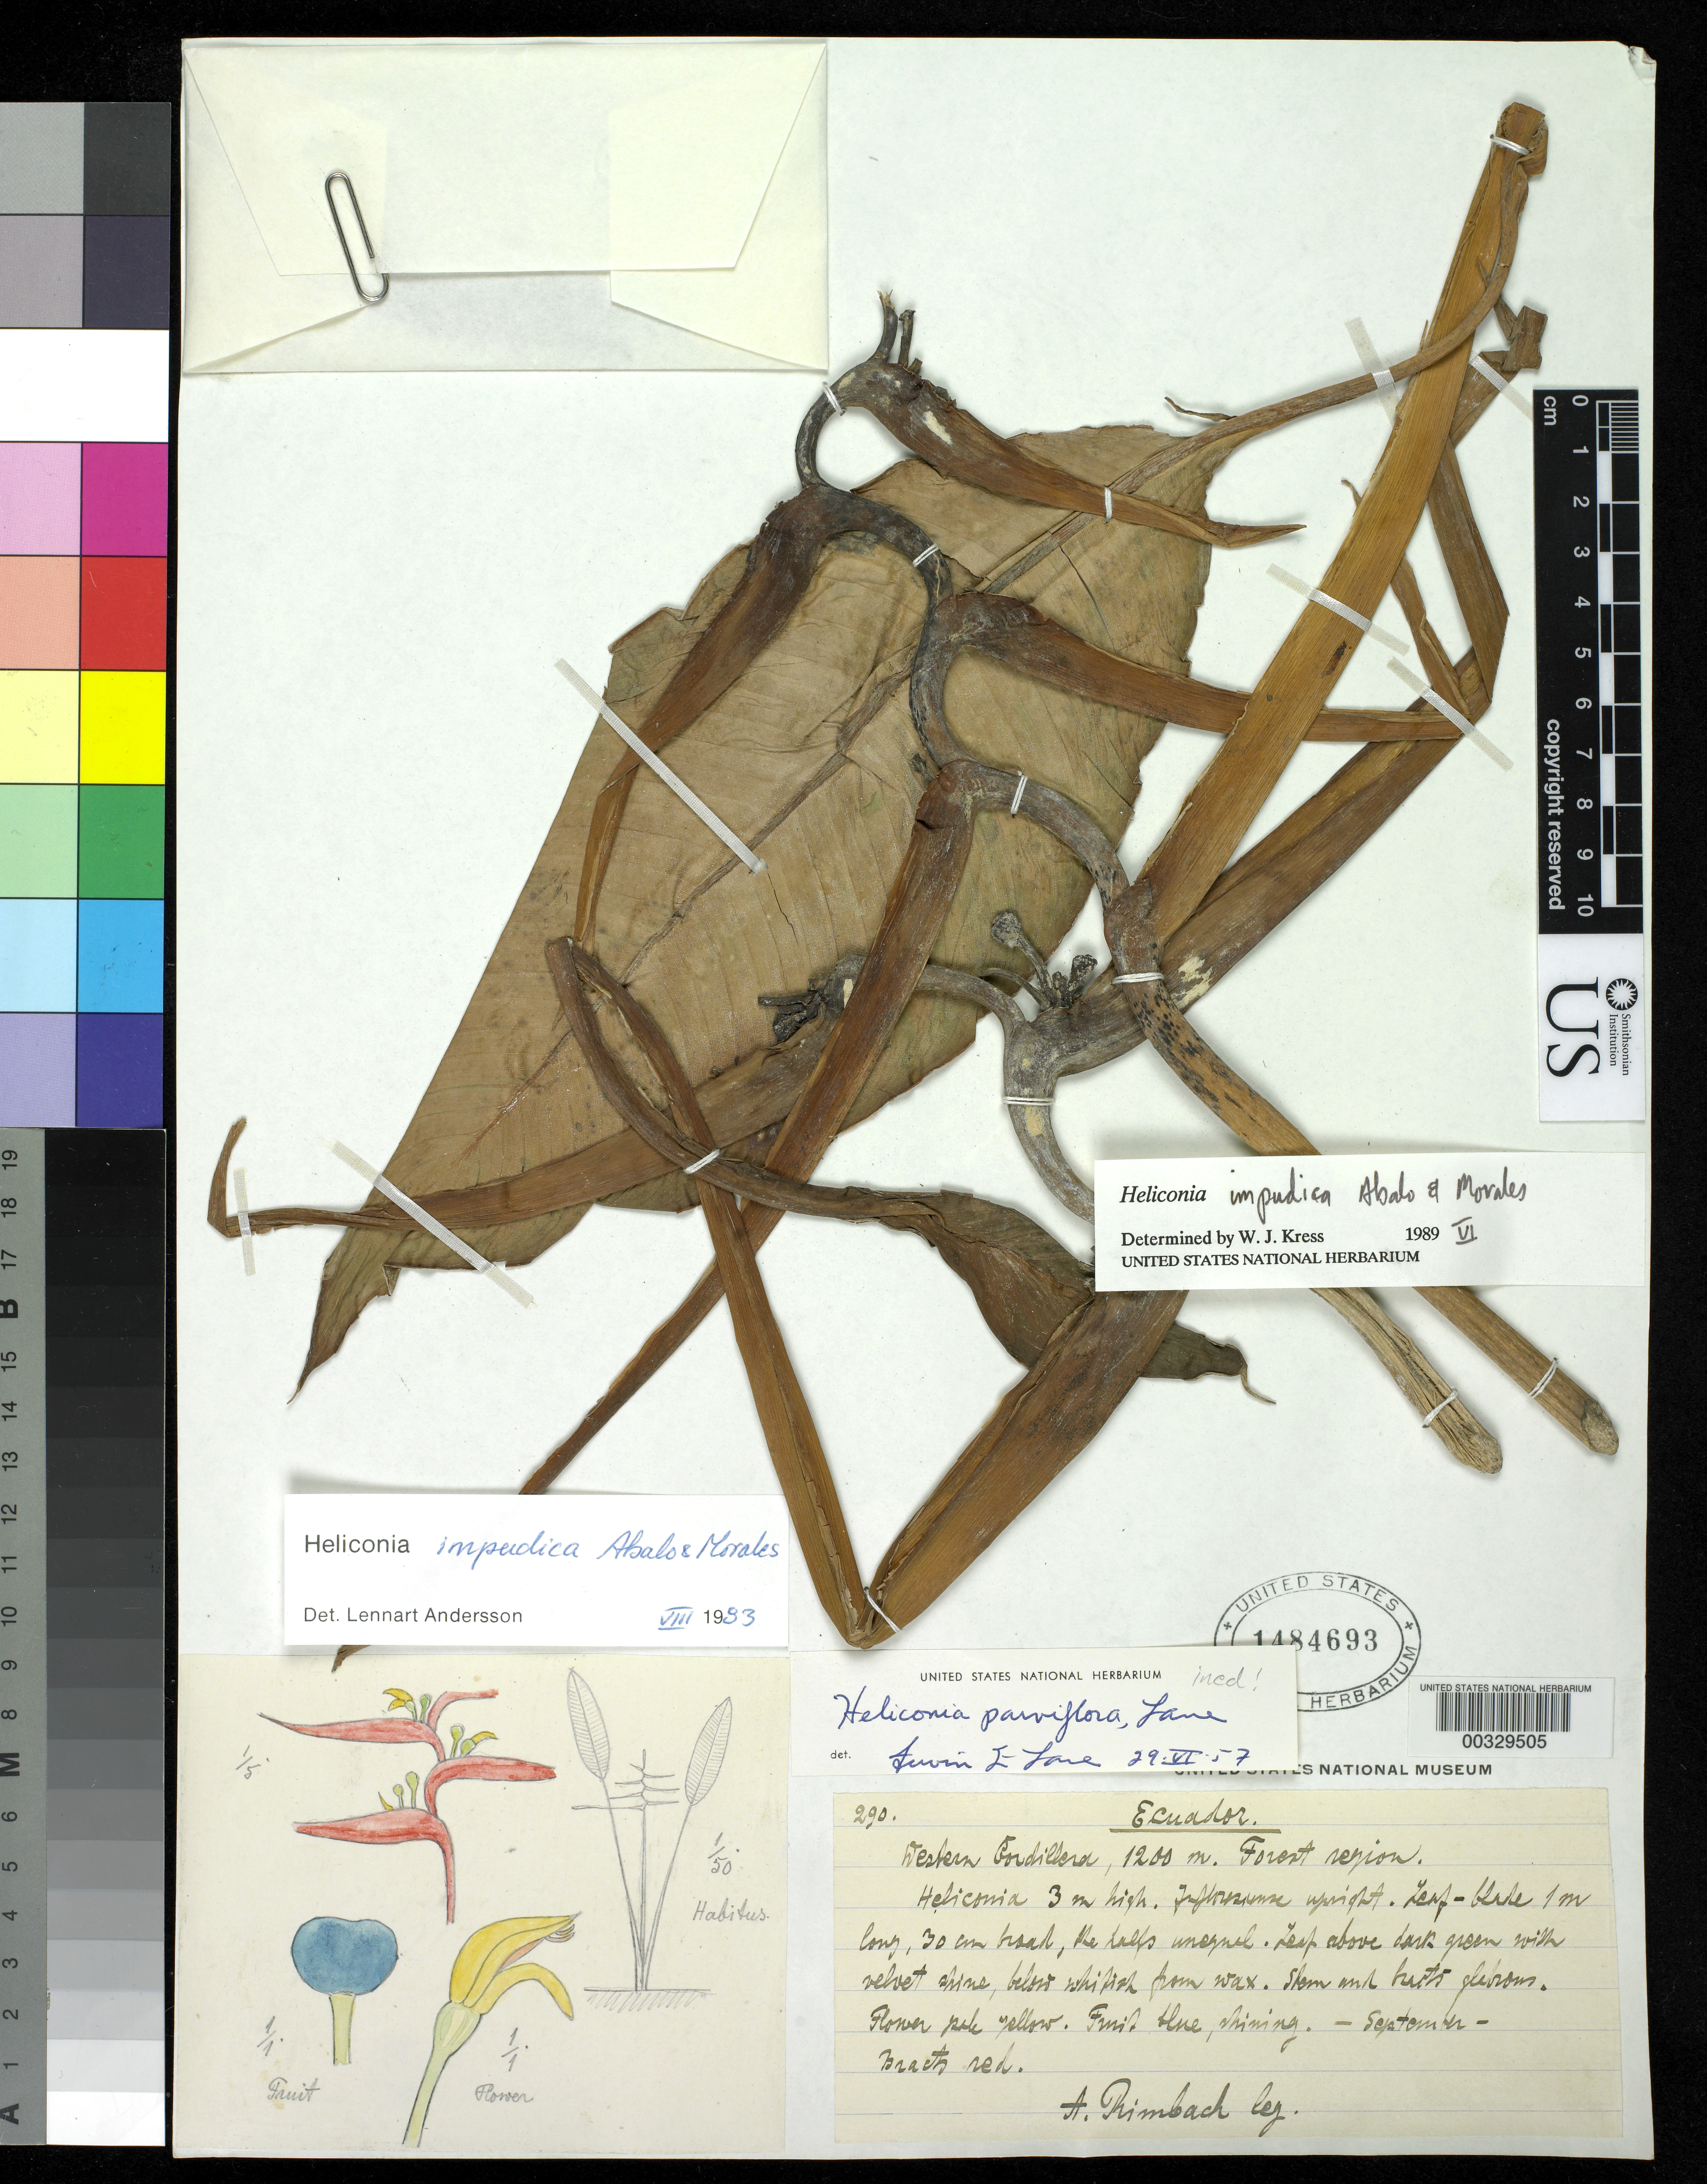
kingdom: Plantae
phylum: Tracheophyta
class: Liliopsida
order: Zingiberales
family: Heliconiaceae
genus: Heliconia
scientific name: Heliconia impudica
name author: Abalo & Morales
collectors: A. Rimbach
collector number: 290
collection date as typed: Sep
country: Ecuador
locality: Western Cordillera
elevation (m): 1200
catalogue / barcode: US 1484693